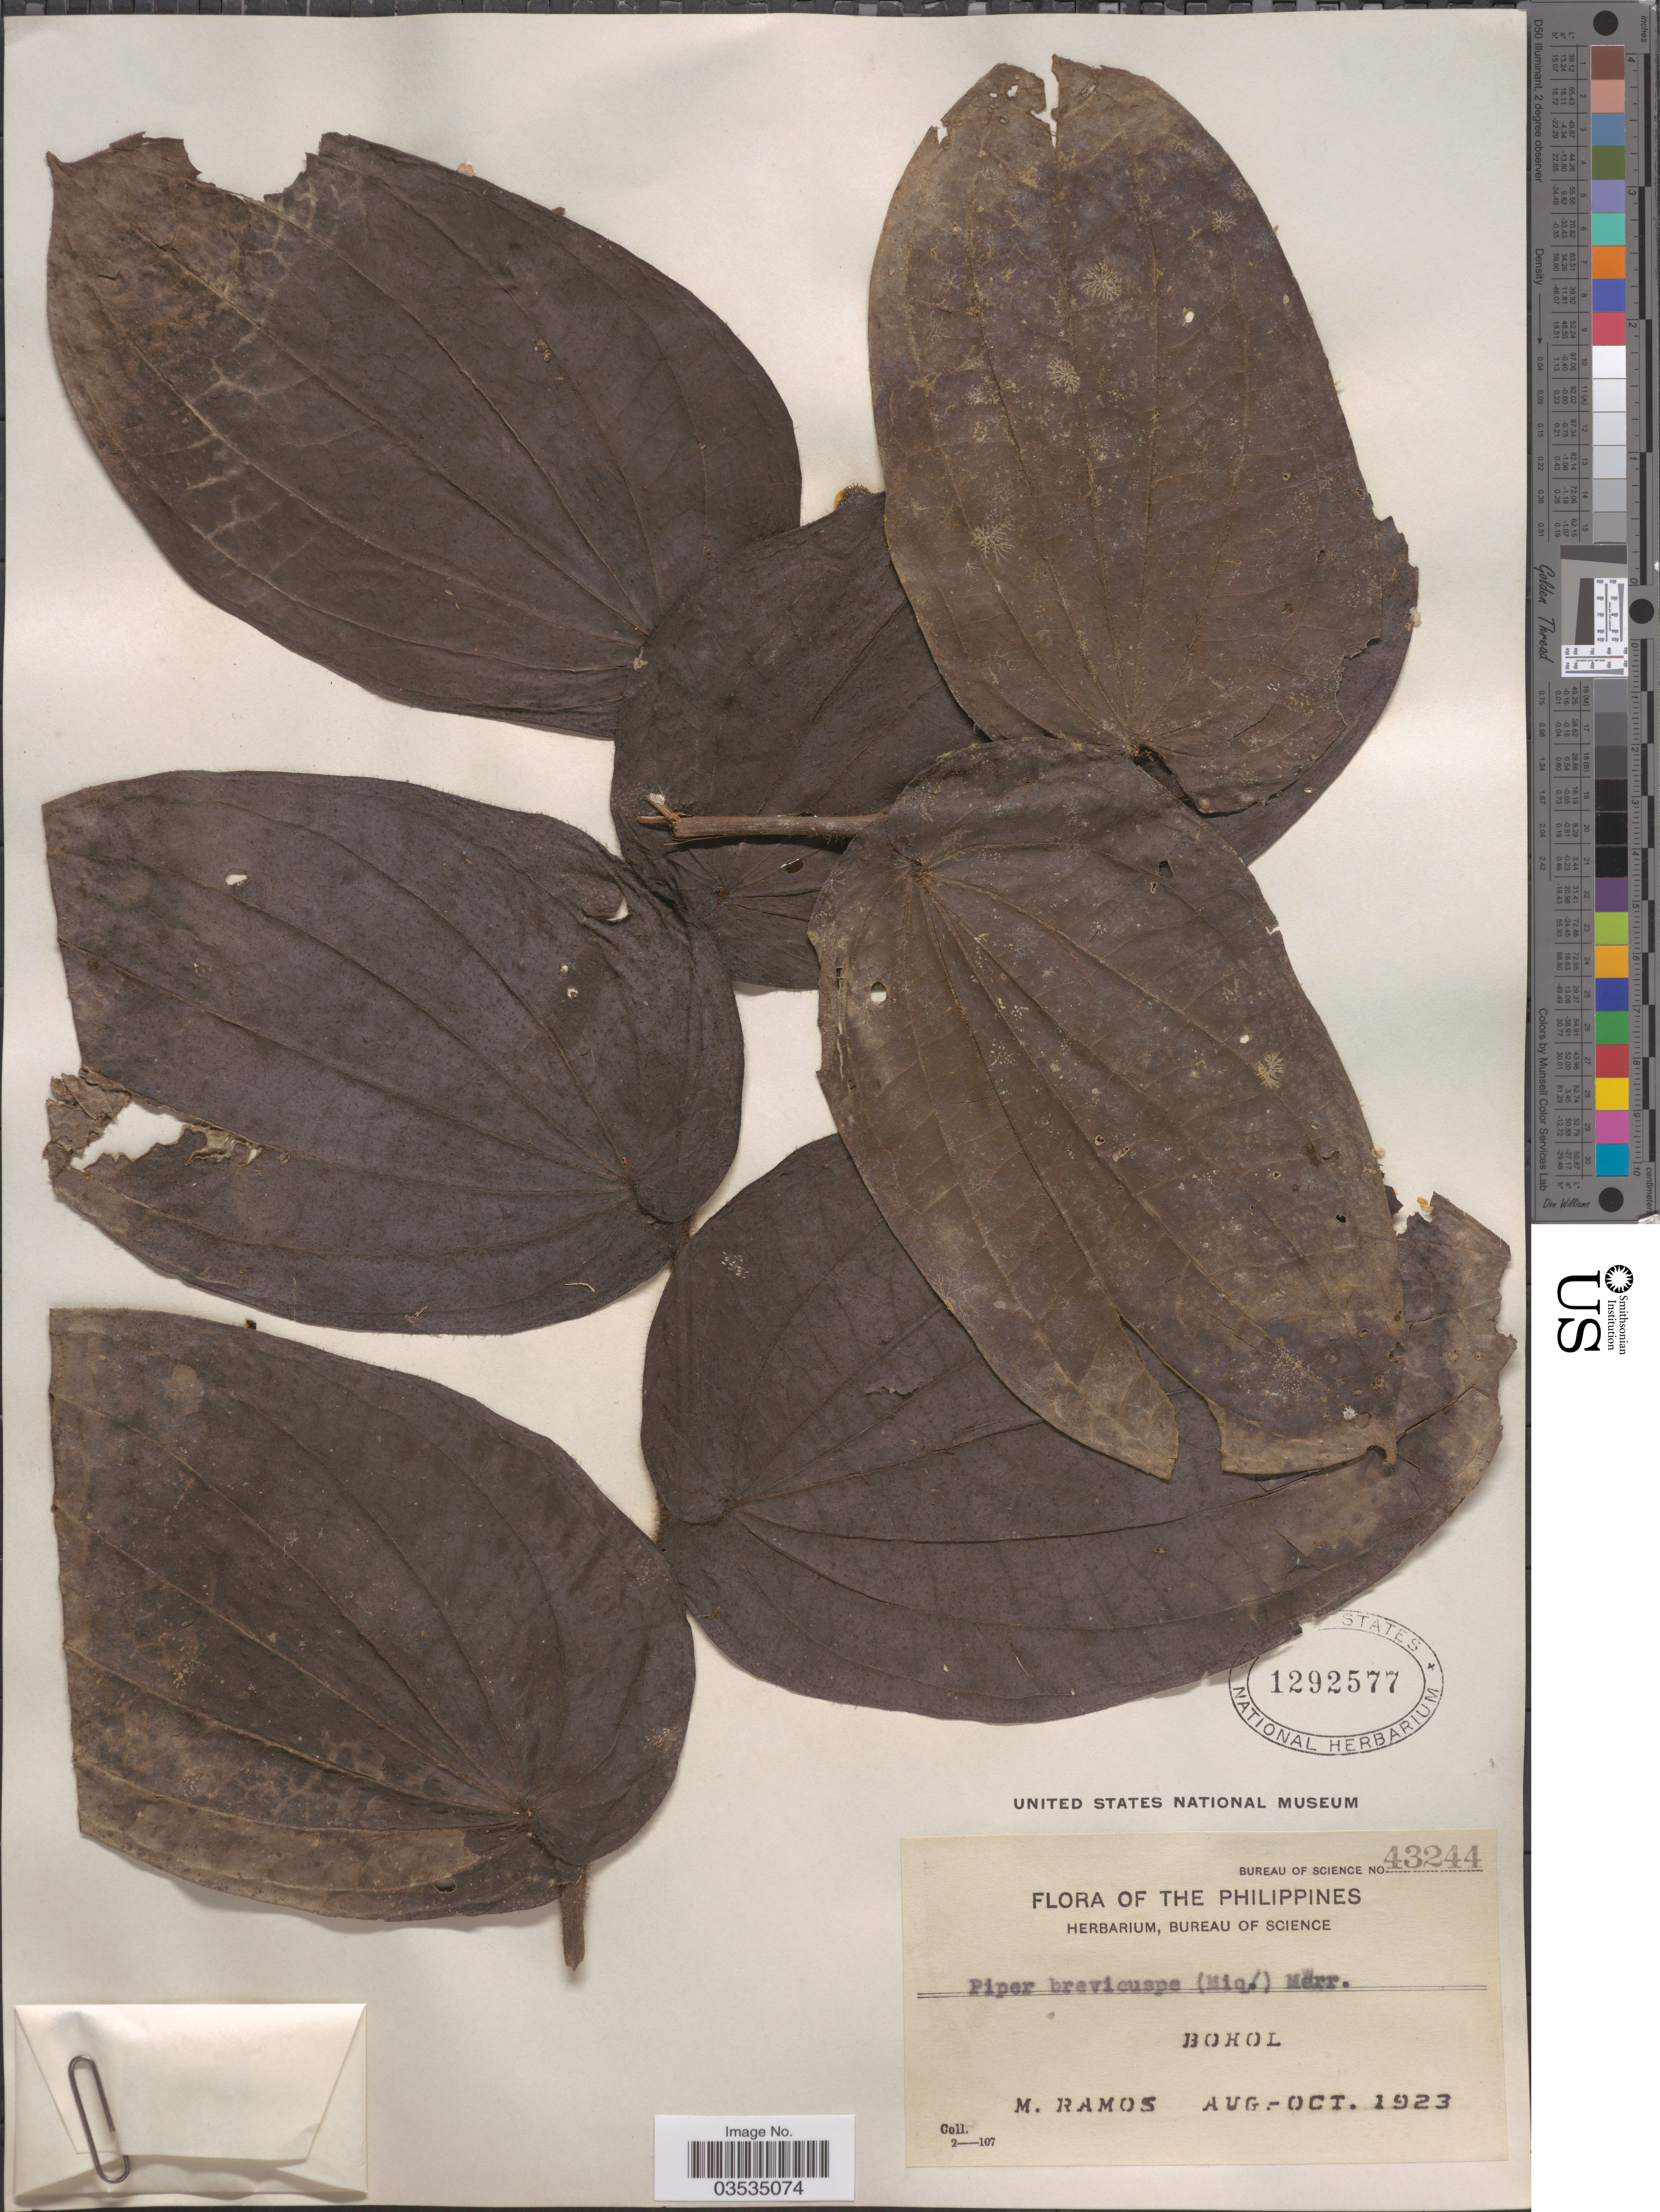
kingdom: Plantae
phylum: Tracheophyta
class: Magnoliopsida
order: Piperales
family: Piperaceae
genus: Piper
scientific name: Piper sp.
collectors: M. Ramos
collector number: Bureau of Science 43244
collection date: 1923-08/1923-10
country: Philippines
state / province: Central Visayas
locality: Bohol.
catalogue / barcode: US 1292577